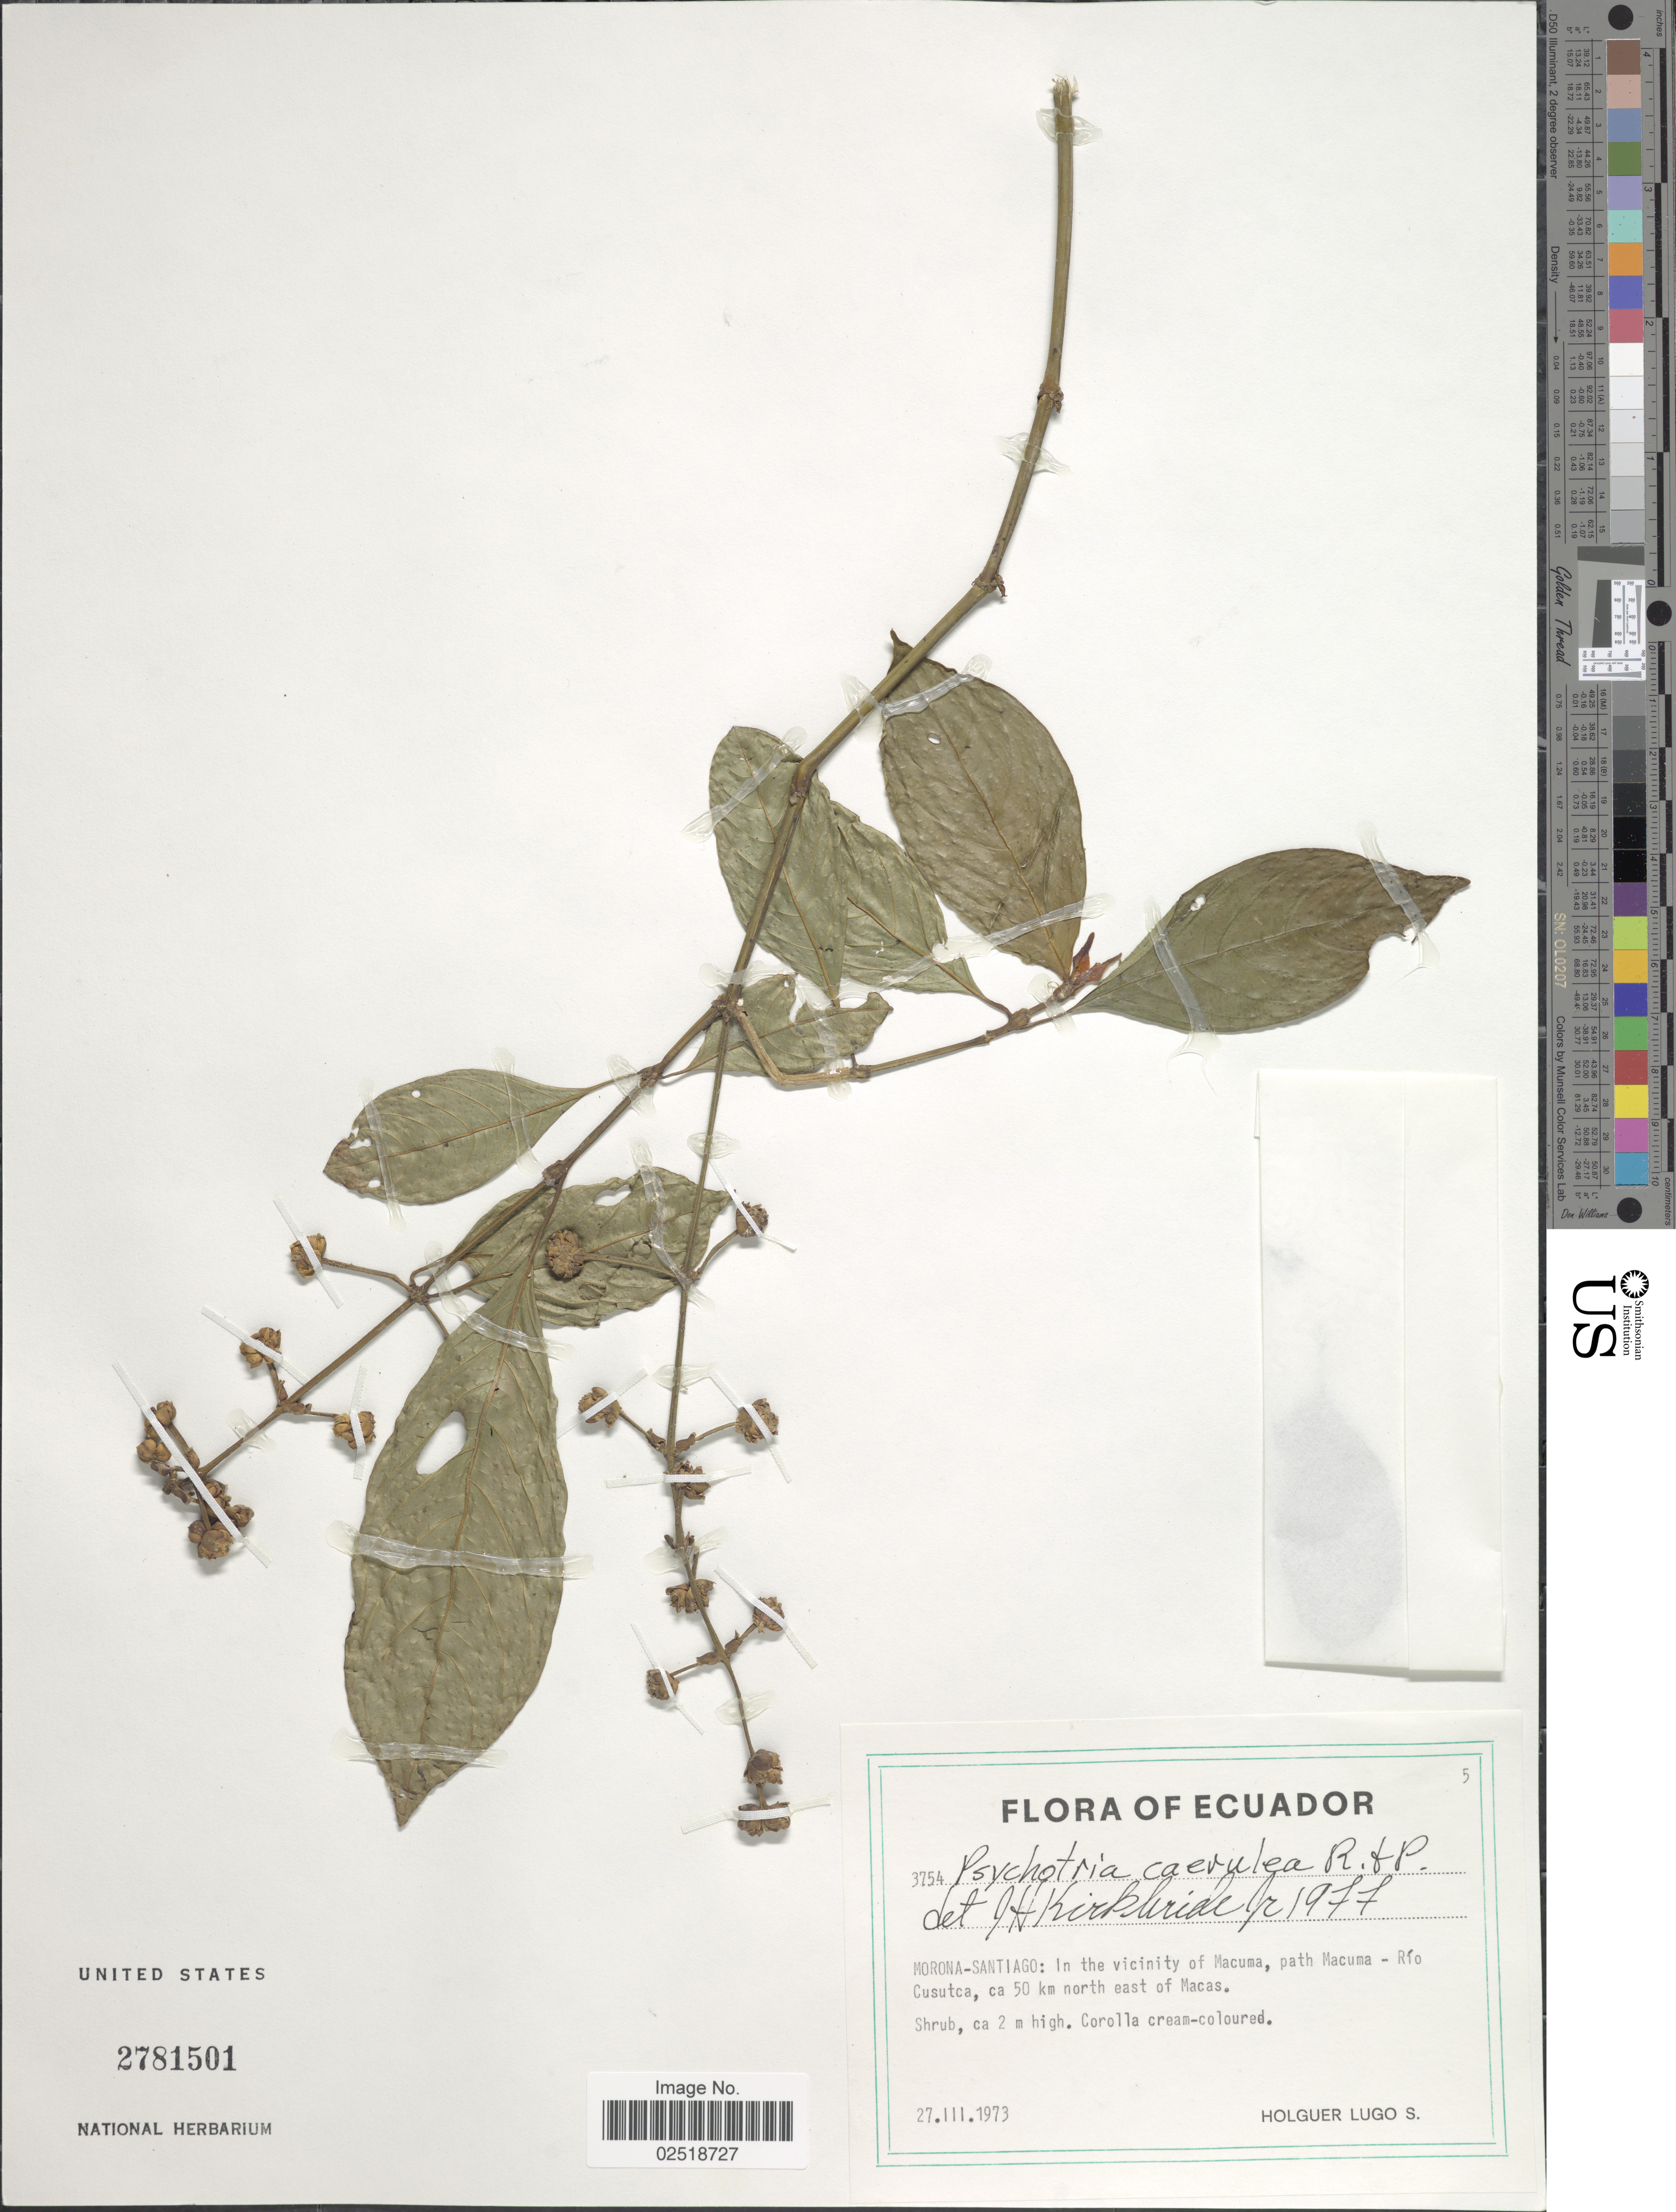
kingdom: Plantae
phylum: Tracheophyta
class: Magnoliopsida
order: Gentianales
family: Rubiaceae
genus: Psychotria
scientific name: Psychotria caerulea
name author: Ruiz & Pav.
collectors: H. Lugo S.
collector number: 3754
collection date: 1973-03-27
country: Ecuador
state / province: Morona-Santiago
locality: In the vicinity of Macuma, path Macuma - Río Cusutca, ca 50 km north east of Macas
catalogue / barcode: US 2781501